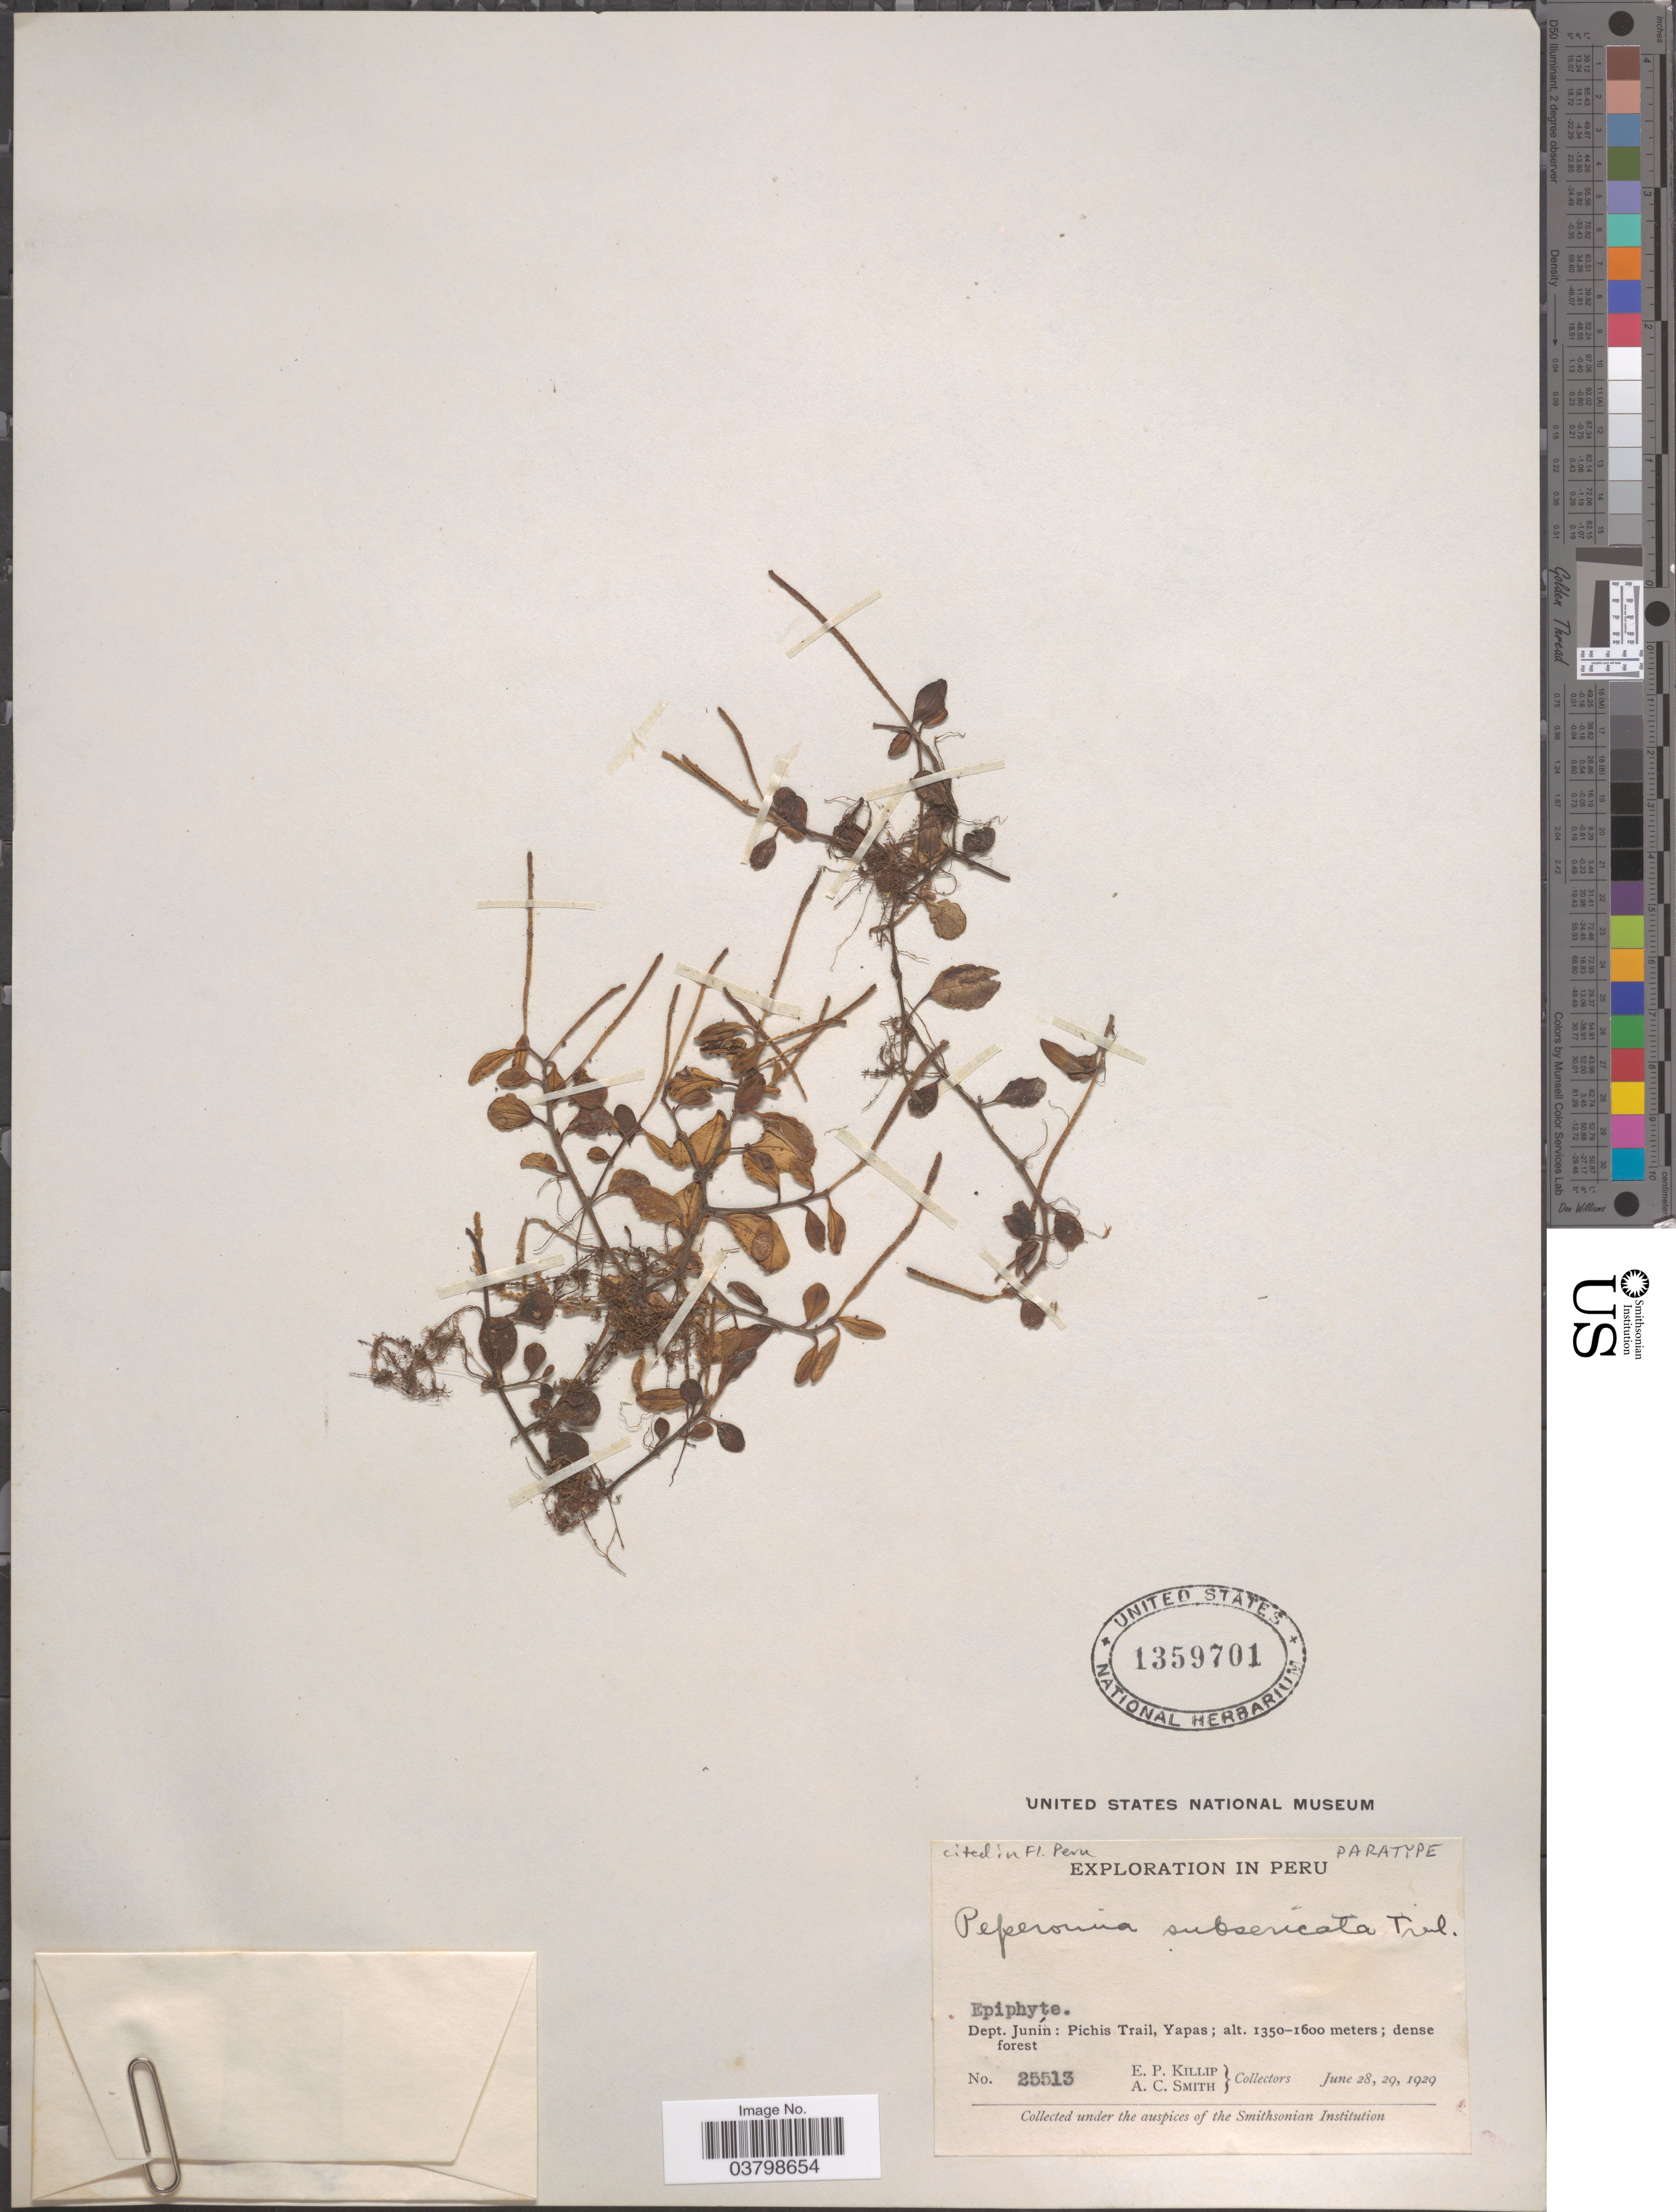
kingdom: Plantae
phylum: Tracheophyta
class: Magnoliopsida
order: Piperales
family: Piperaceae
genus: Peperomia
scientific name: Peperomia subsericata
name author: Trel.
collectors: E. P. Killip & A. C. Smith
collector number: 25513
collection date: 1929-06-28/1929-06-29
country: Peru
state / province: Junín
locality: Dept. Junín: Pichis Trail, Yapas.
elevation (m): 1350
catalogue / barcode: US 1359701